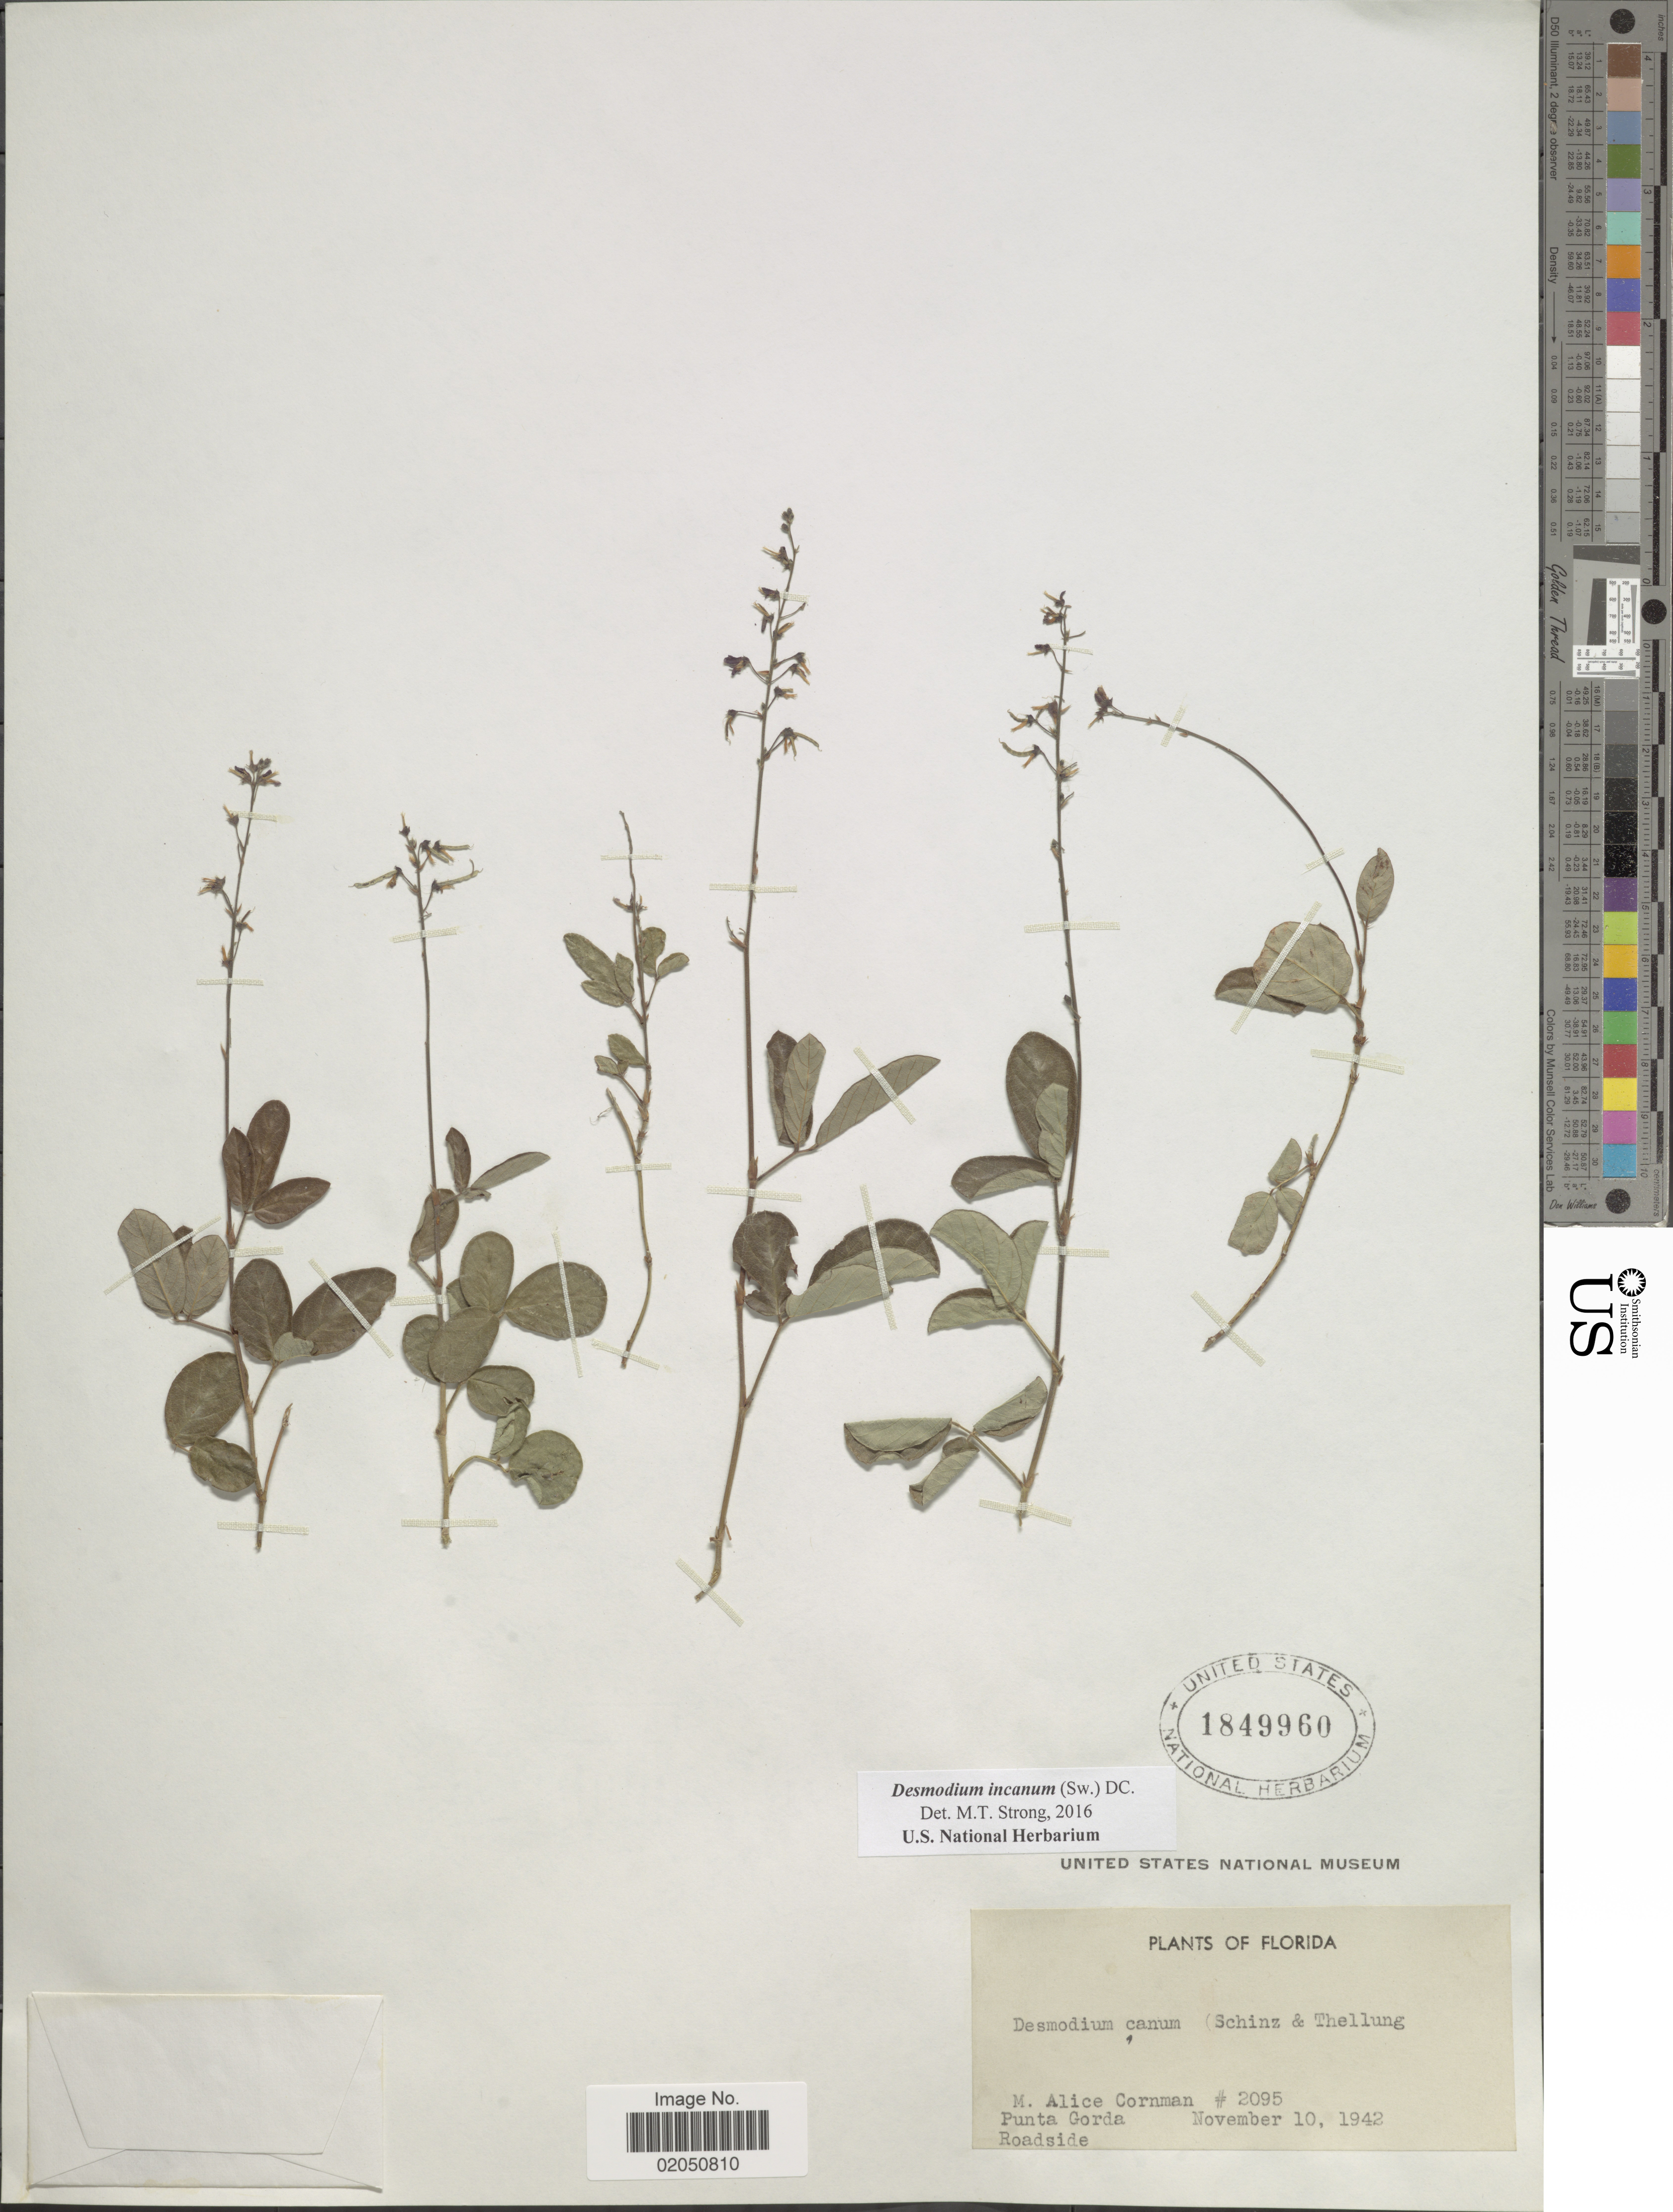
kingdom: Plantae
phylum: Tracheophyta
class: Magnoliopsida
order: Fabales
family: Fabaceae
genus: Desmodium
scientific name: Desmodium incanum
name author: (Sw.) DC.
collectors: M. Cornman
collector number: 2095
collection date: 1942-11-10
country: United States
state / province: Florida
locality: Punta Gorda, Roadside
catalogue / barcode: US 1849960